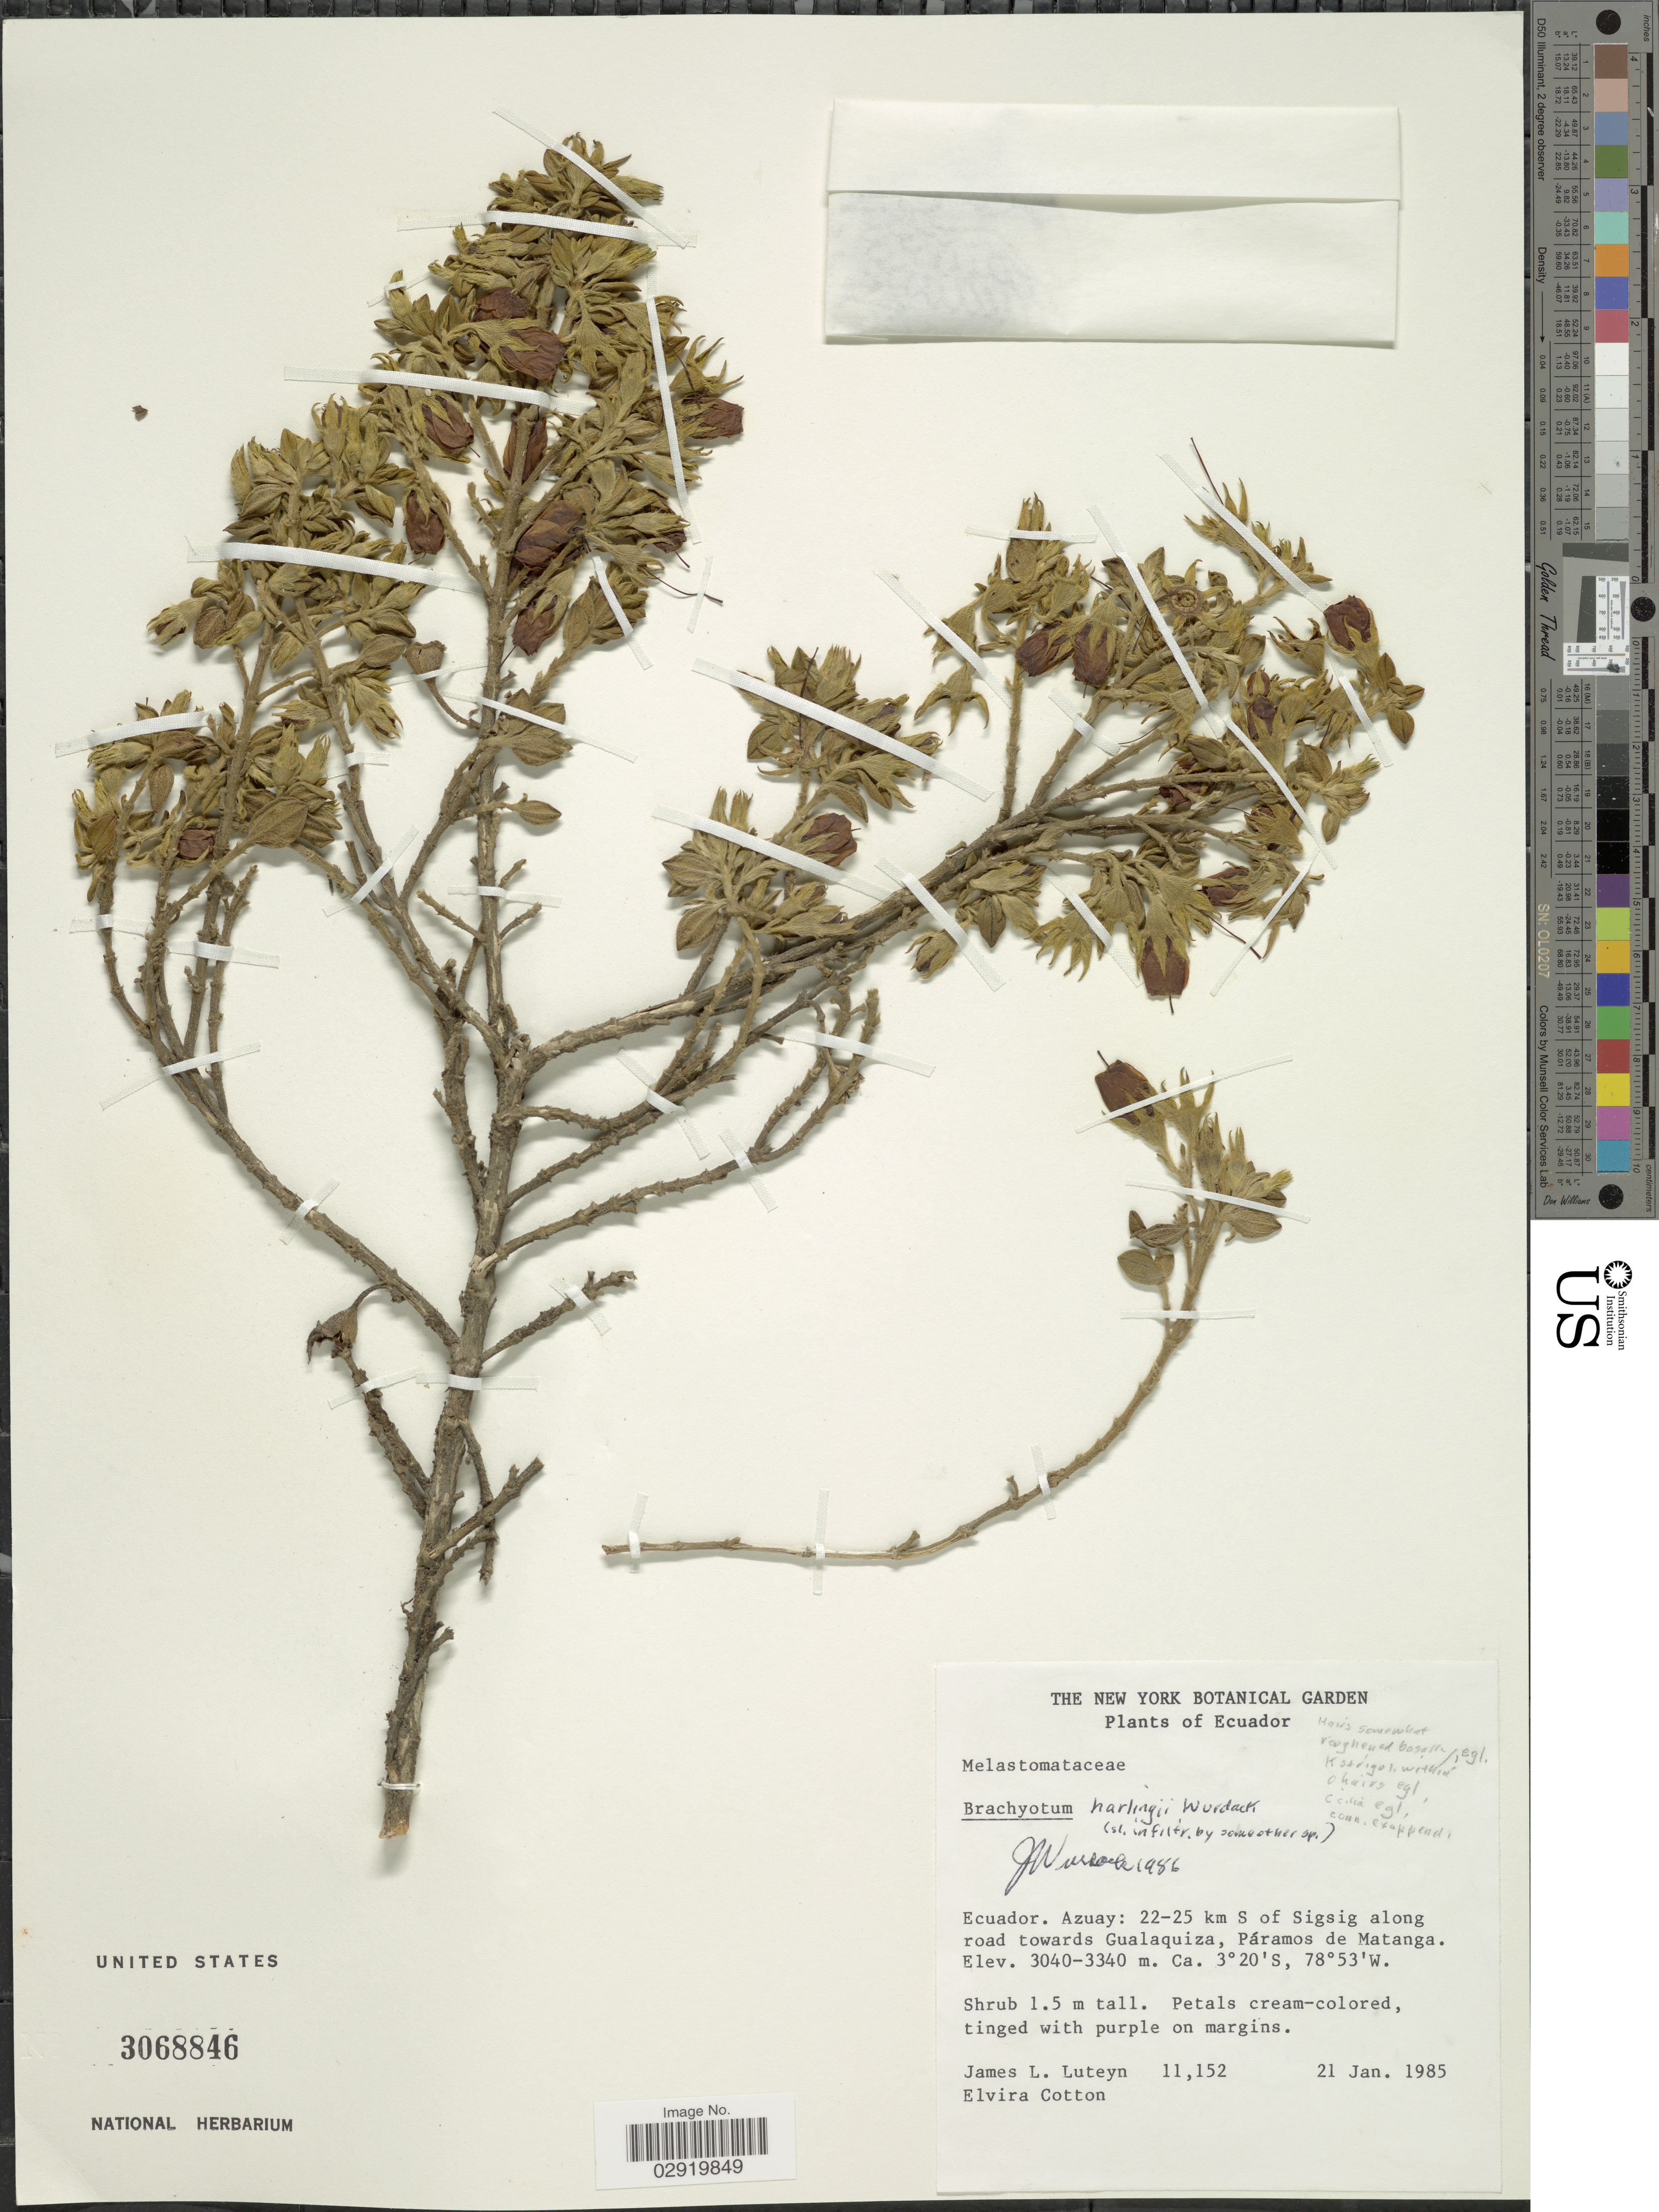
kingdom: Plantae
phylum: Tracheophyta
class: Magnoliopsida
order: Myrtales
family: Melastomataceae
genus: Brachyotum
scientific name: Brachyotum harlingii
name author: Wurdack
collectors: J. Luteyn & E. Cotton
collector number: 11152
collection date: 1985-01-21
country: Ecuador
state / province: Azuay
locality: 22-25 km S of Sigsig along road towards Gualaquiza, Páramos de Matanga.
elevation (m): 3040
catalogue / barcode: US 3068846